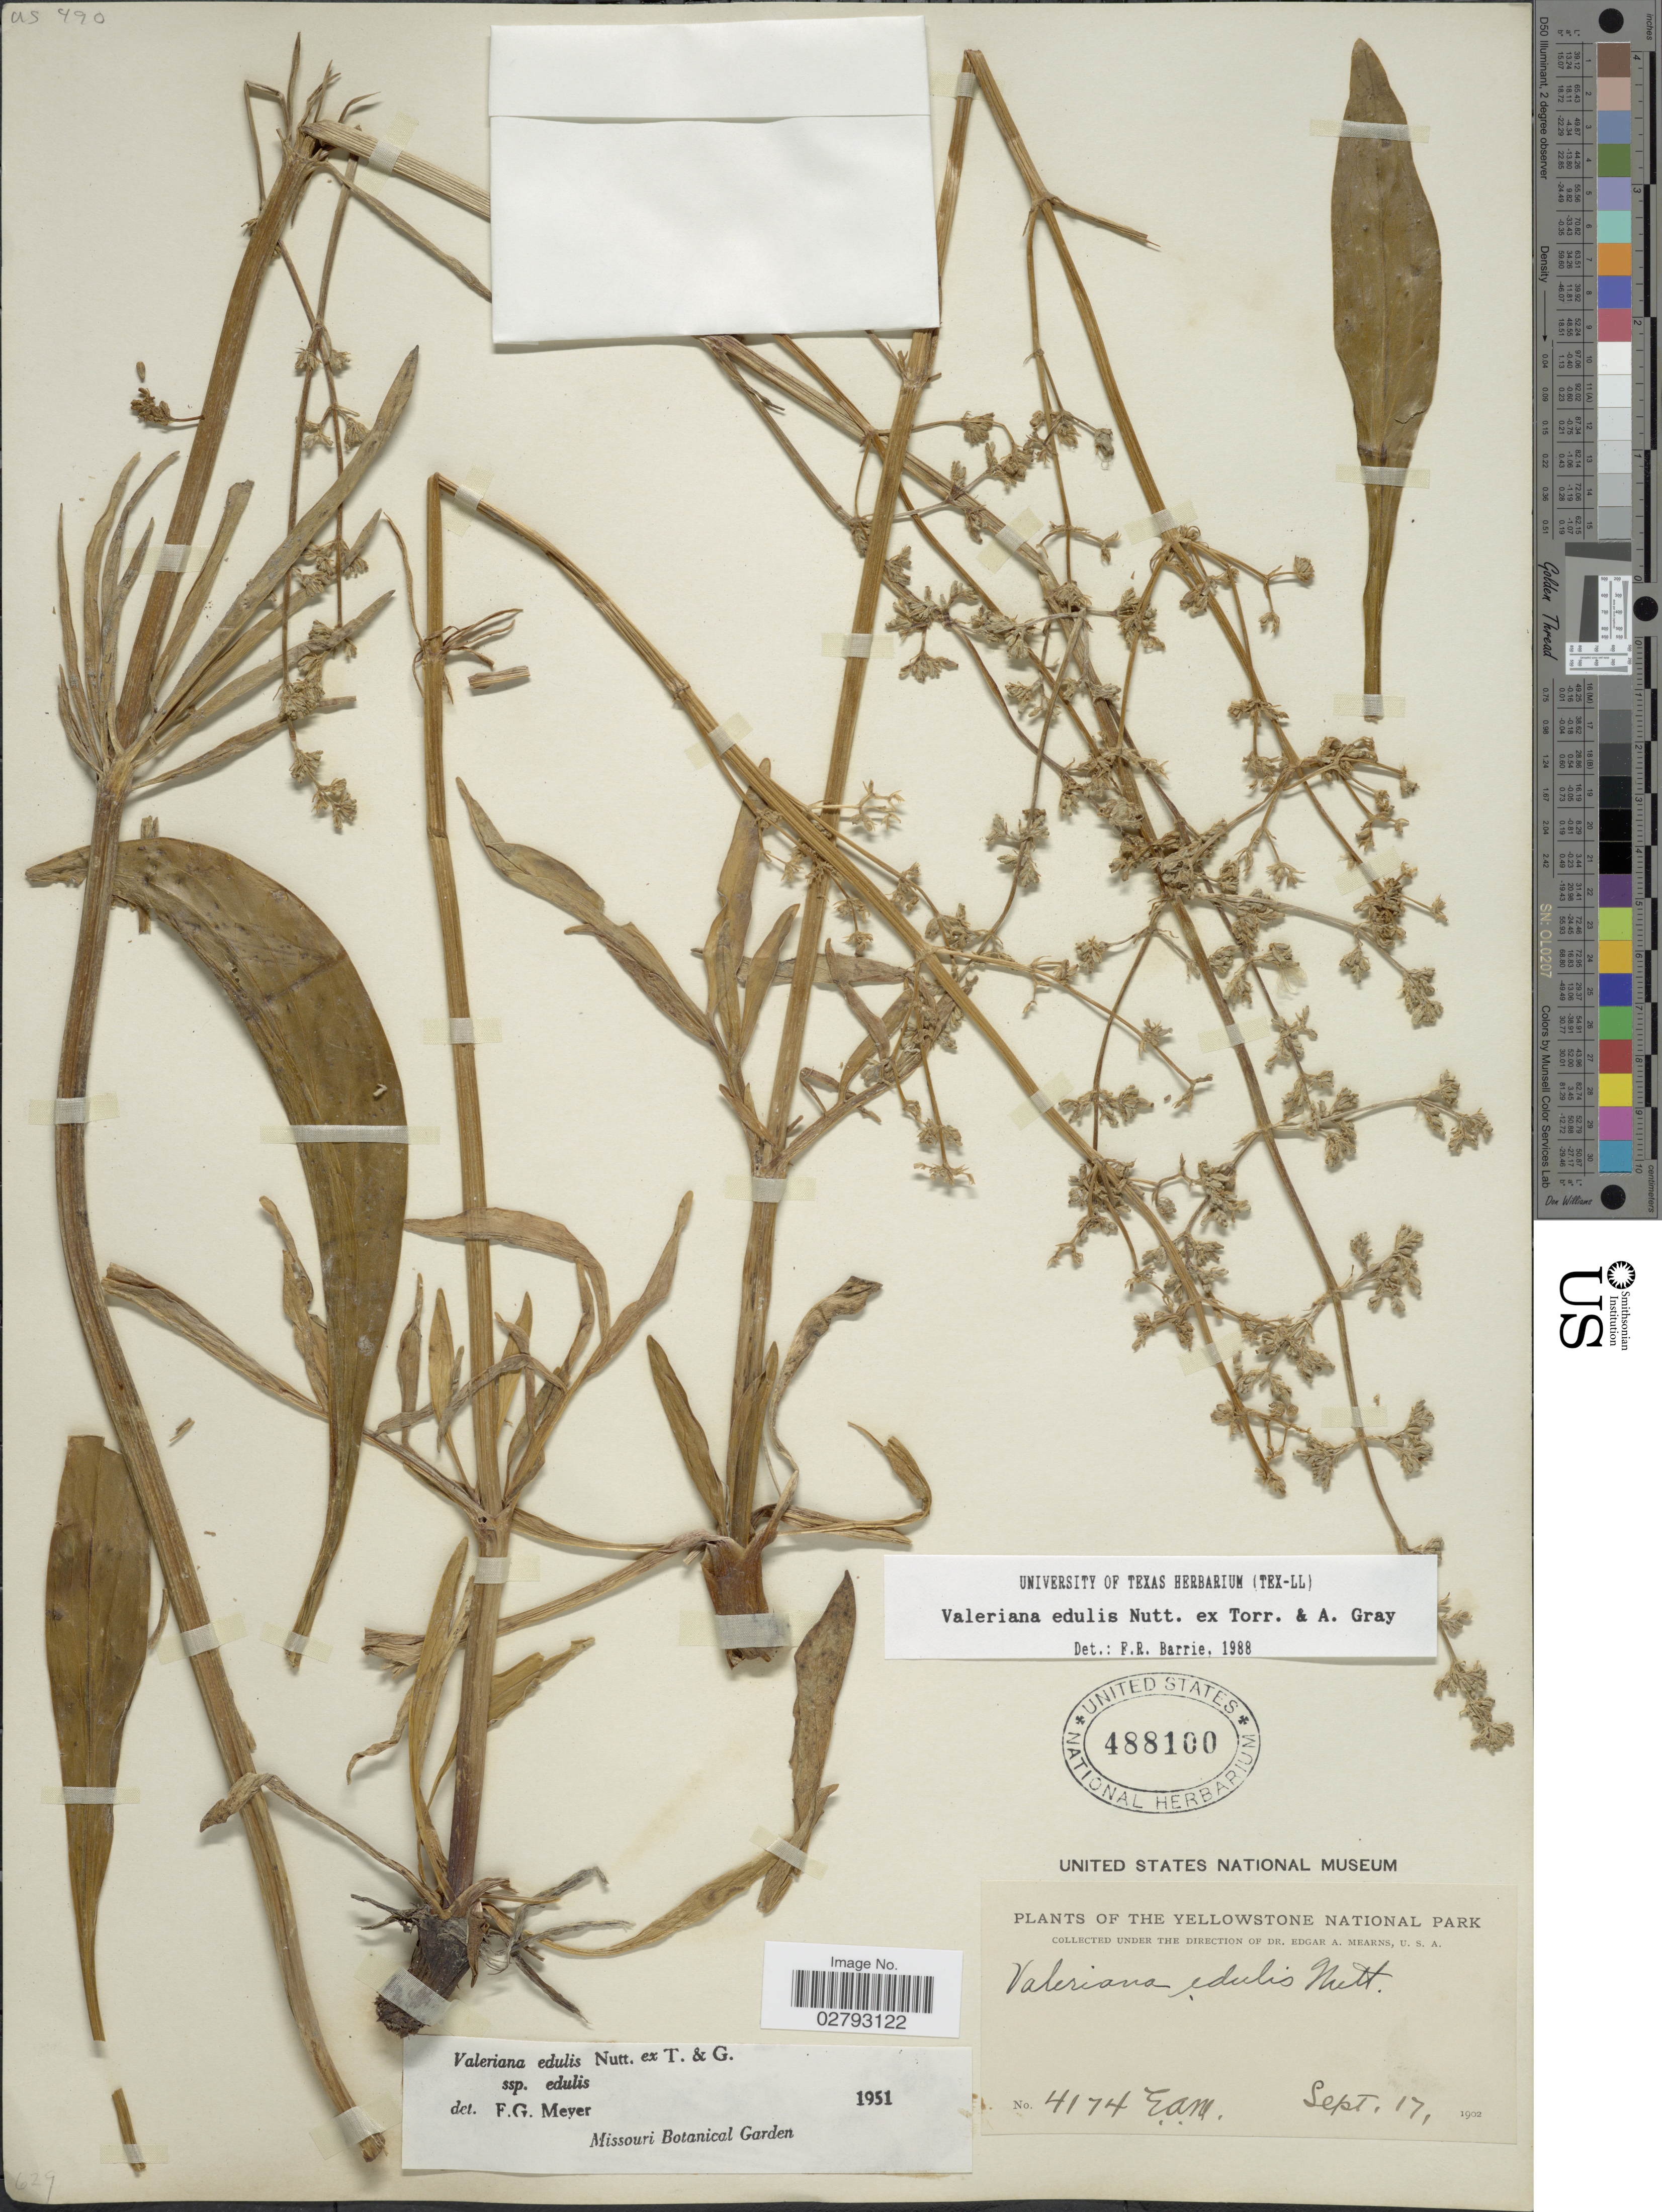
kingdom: Plantae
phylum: Tracheophyta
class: Magnoliopsida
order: Dipsacales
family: Caprifoliaceae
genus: Valeriana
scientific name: Valeriana edulis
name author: Nutt.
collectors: E. A. Mearns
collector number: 4174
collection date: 1902-09-17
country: United States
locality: Yellowstone National Park.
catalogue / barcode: US 488100